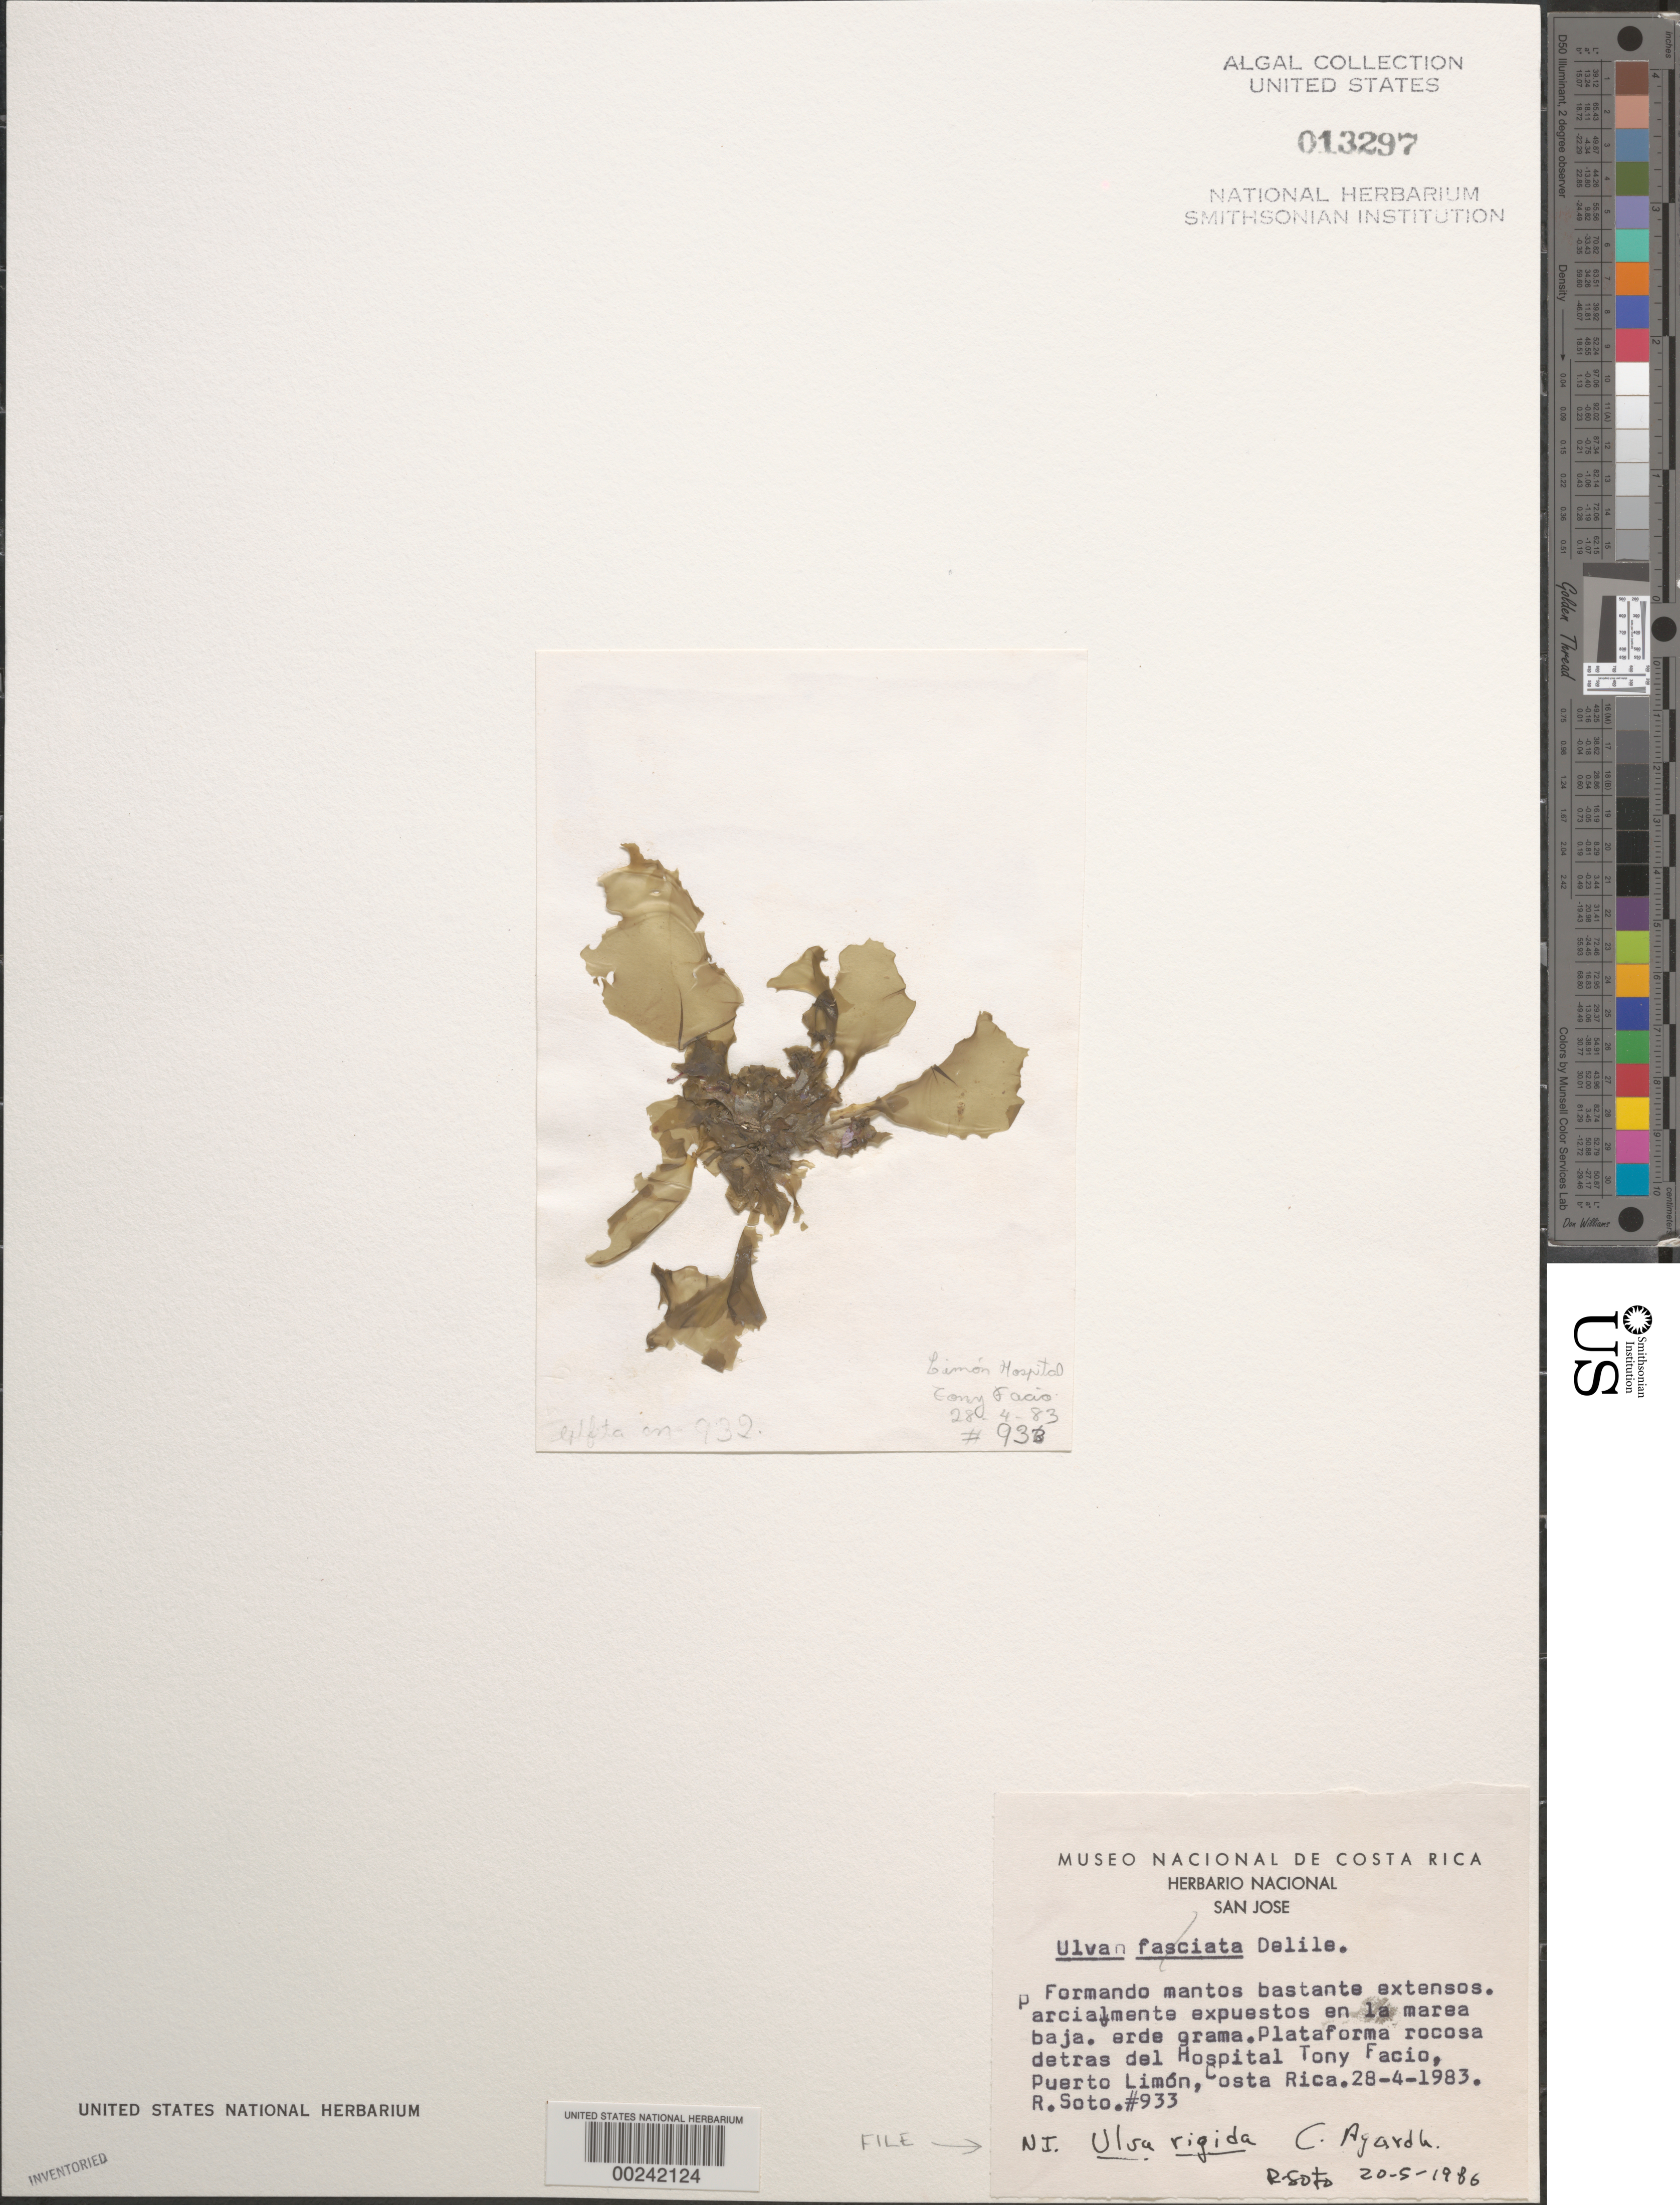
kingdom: Plantae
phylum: Chlorophyta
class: Ulvophyceae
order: Ulvales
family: Ulvaceae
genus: Ulva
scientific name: Ulva rigida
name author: C. Agardh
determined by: Soto, R.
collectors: R. Soto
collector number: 933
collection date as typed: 28 Apr 1983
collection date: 1983-04-28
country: Costa Rica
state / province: Limón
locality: Puerto limon, hospital tony facio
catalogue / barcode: US 13297